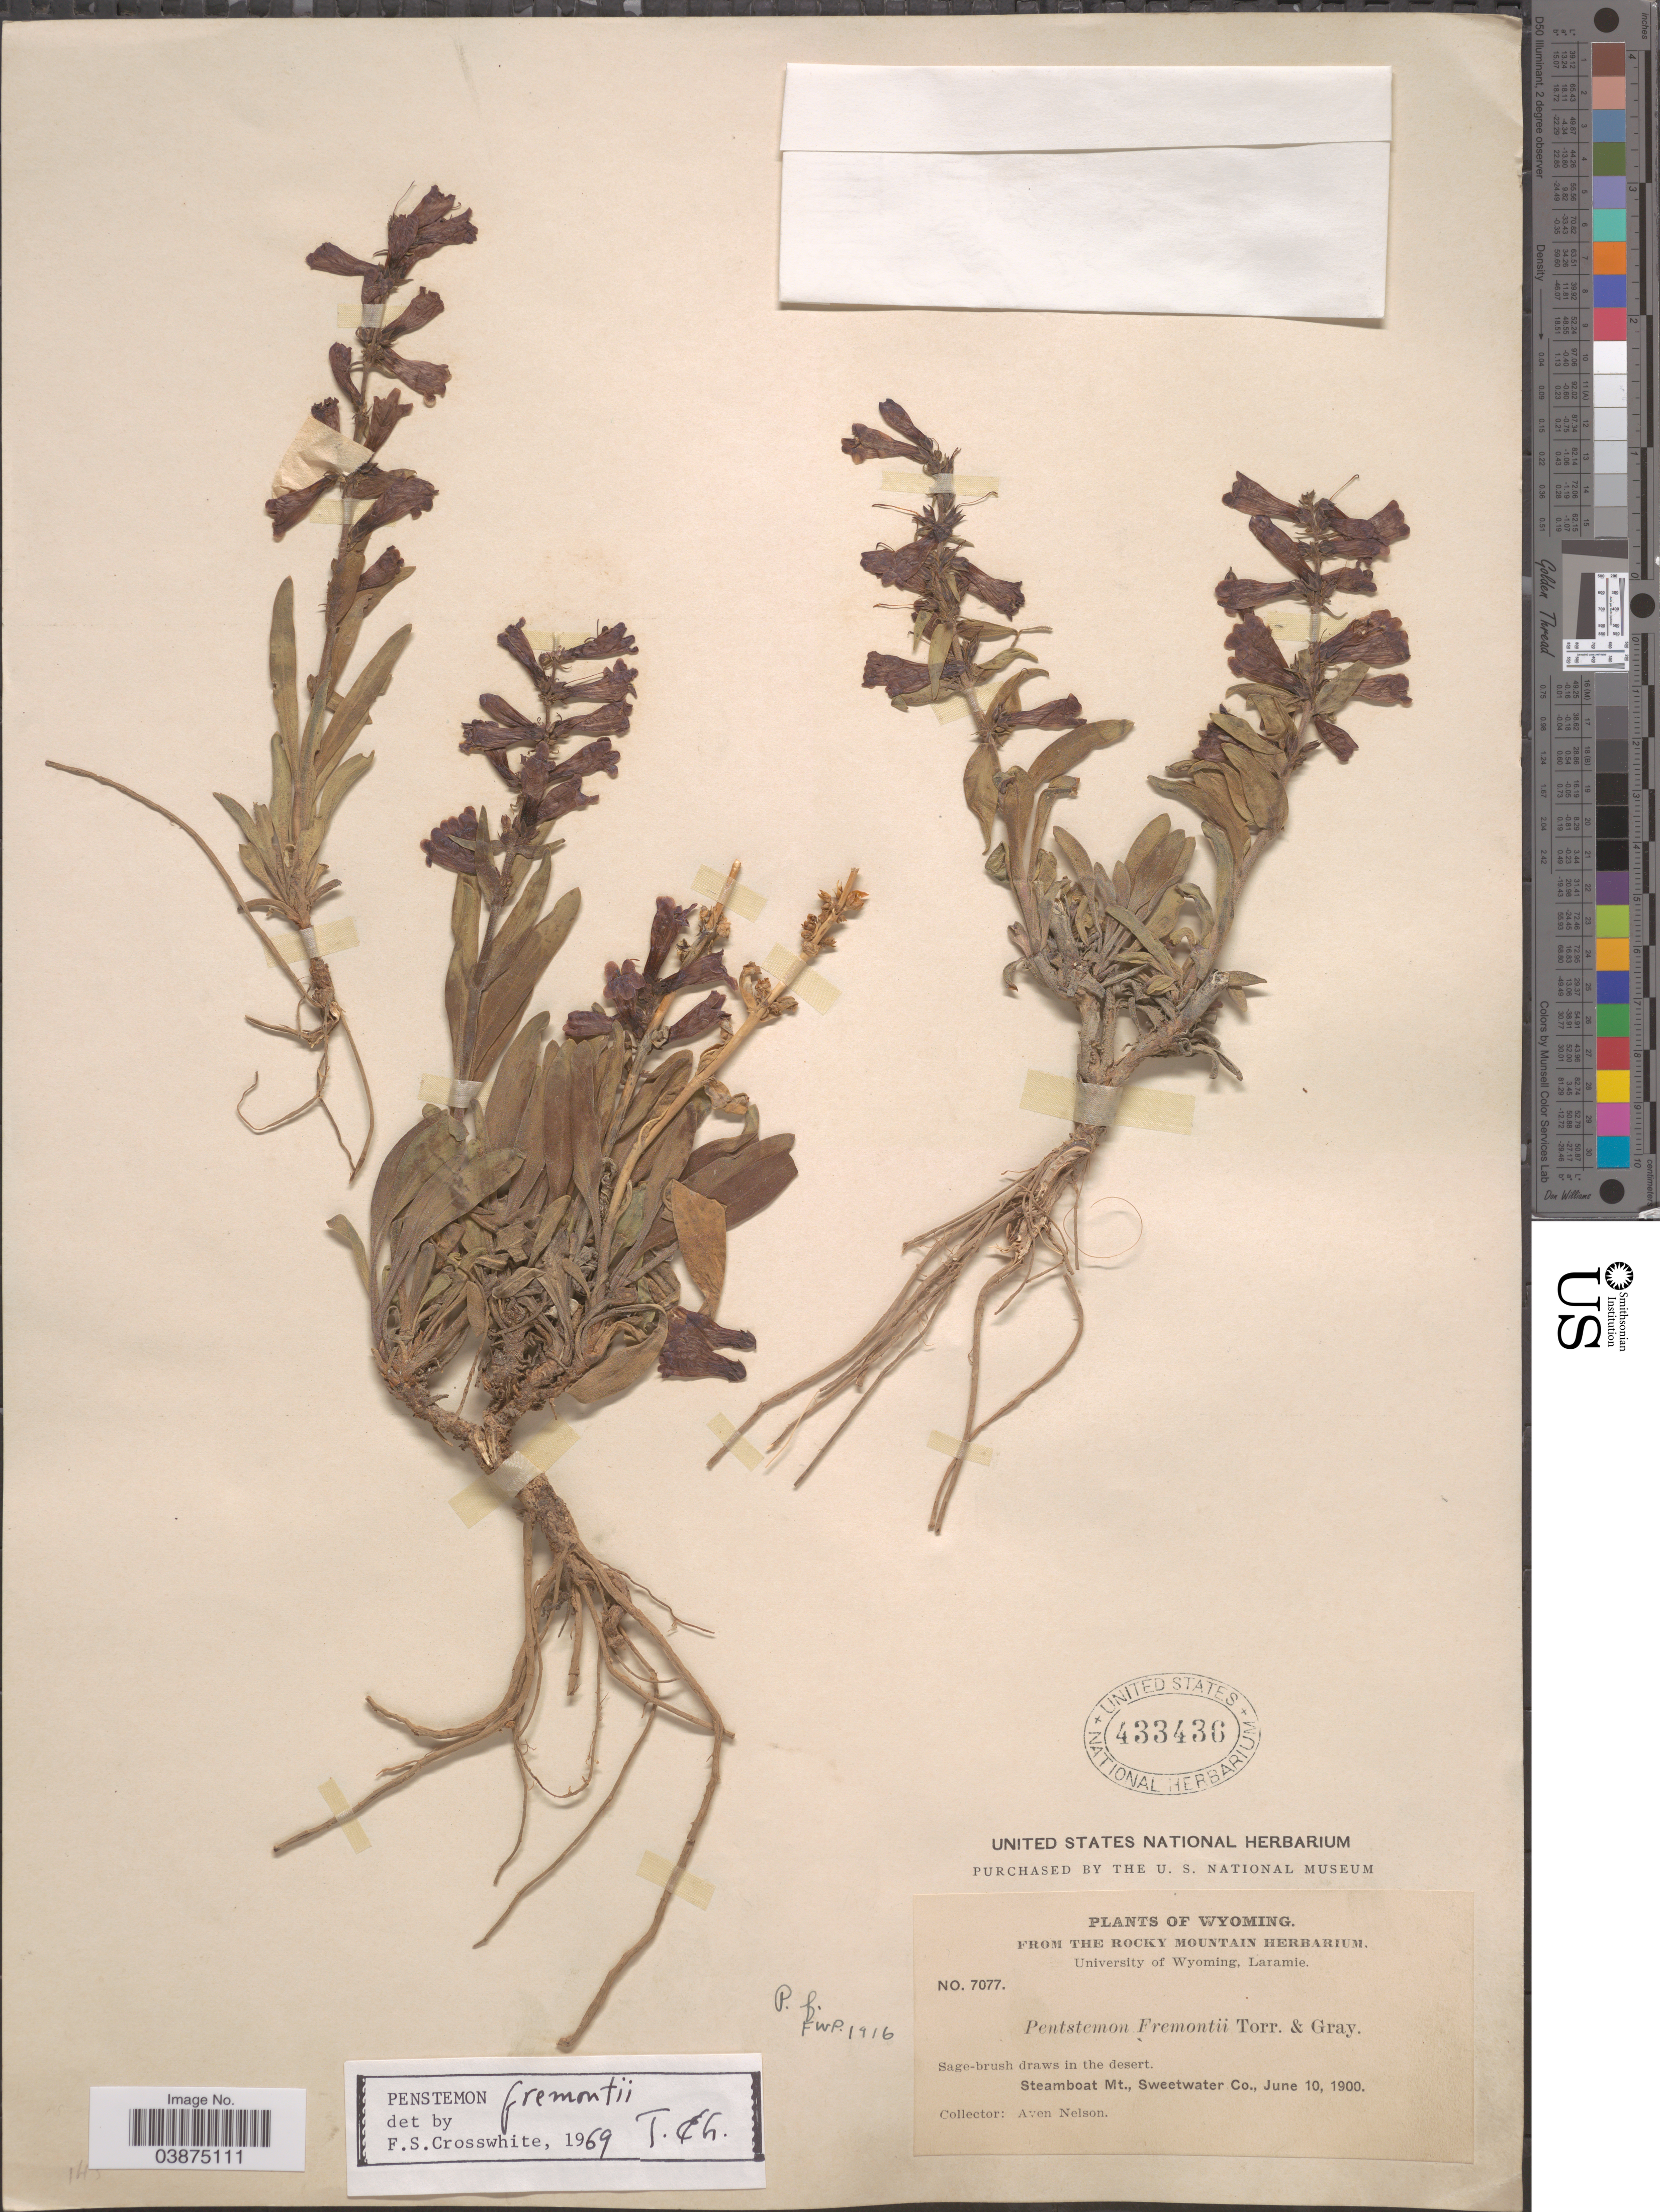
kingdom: Plantae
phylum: Tracheophyta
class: Magnoliopsida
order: Lamiales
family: Plantaginaceae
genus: Penstemon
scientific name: Penstemon fremontii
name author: Torr. & A. Gray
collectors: A. Nelson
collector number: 7077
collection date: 1900-06-10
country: United States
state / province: Wyoming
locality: Steamboat Mt., Sweetwater Co.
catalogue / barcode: US 433436